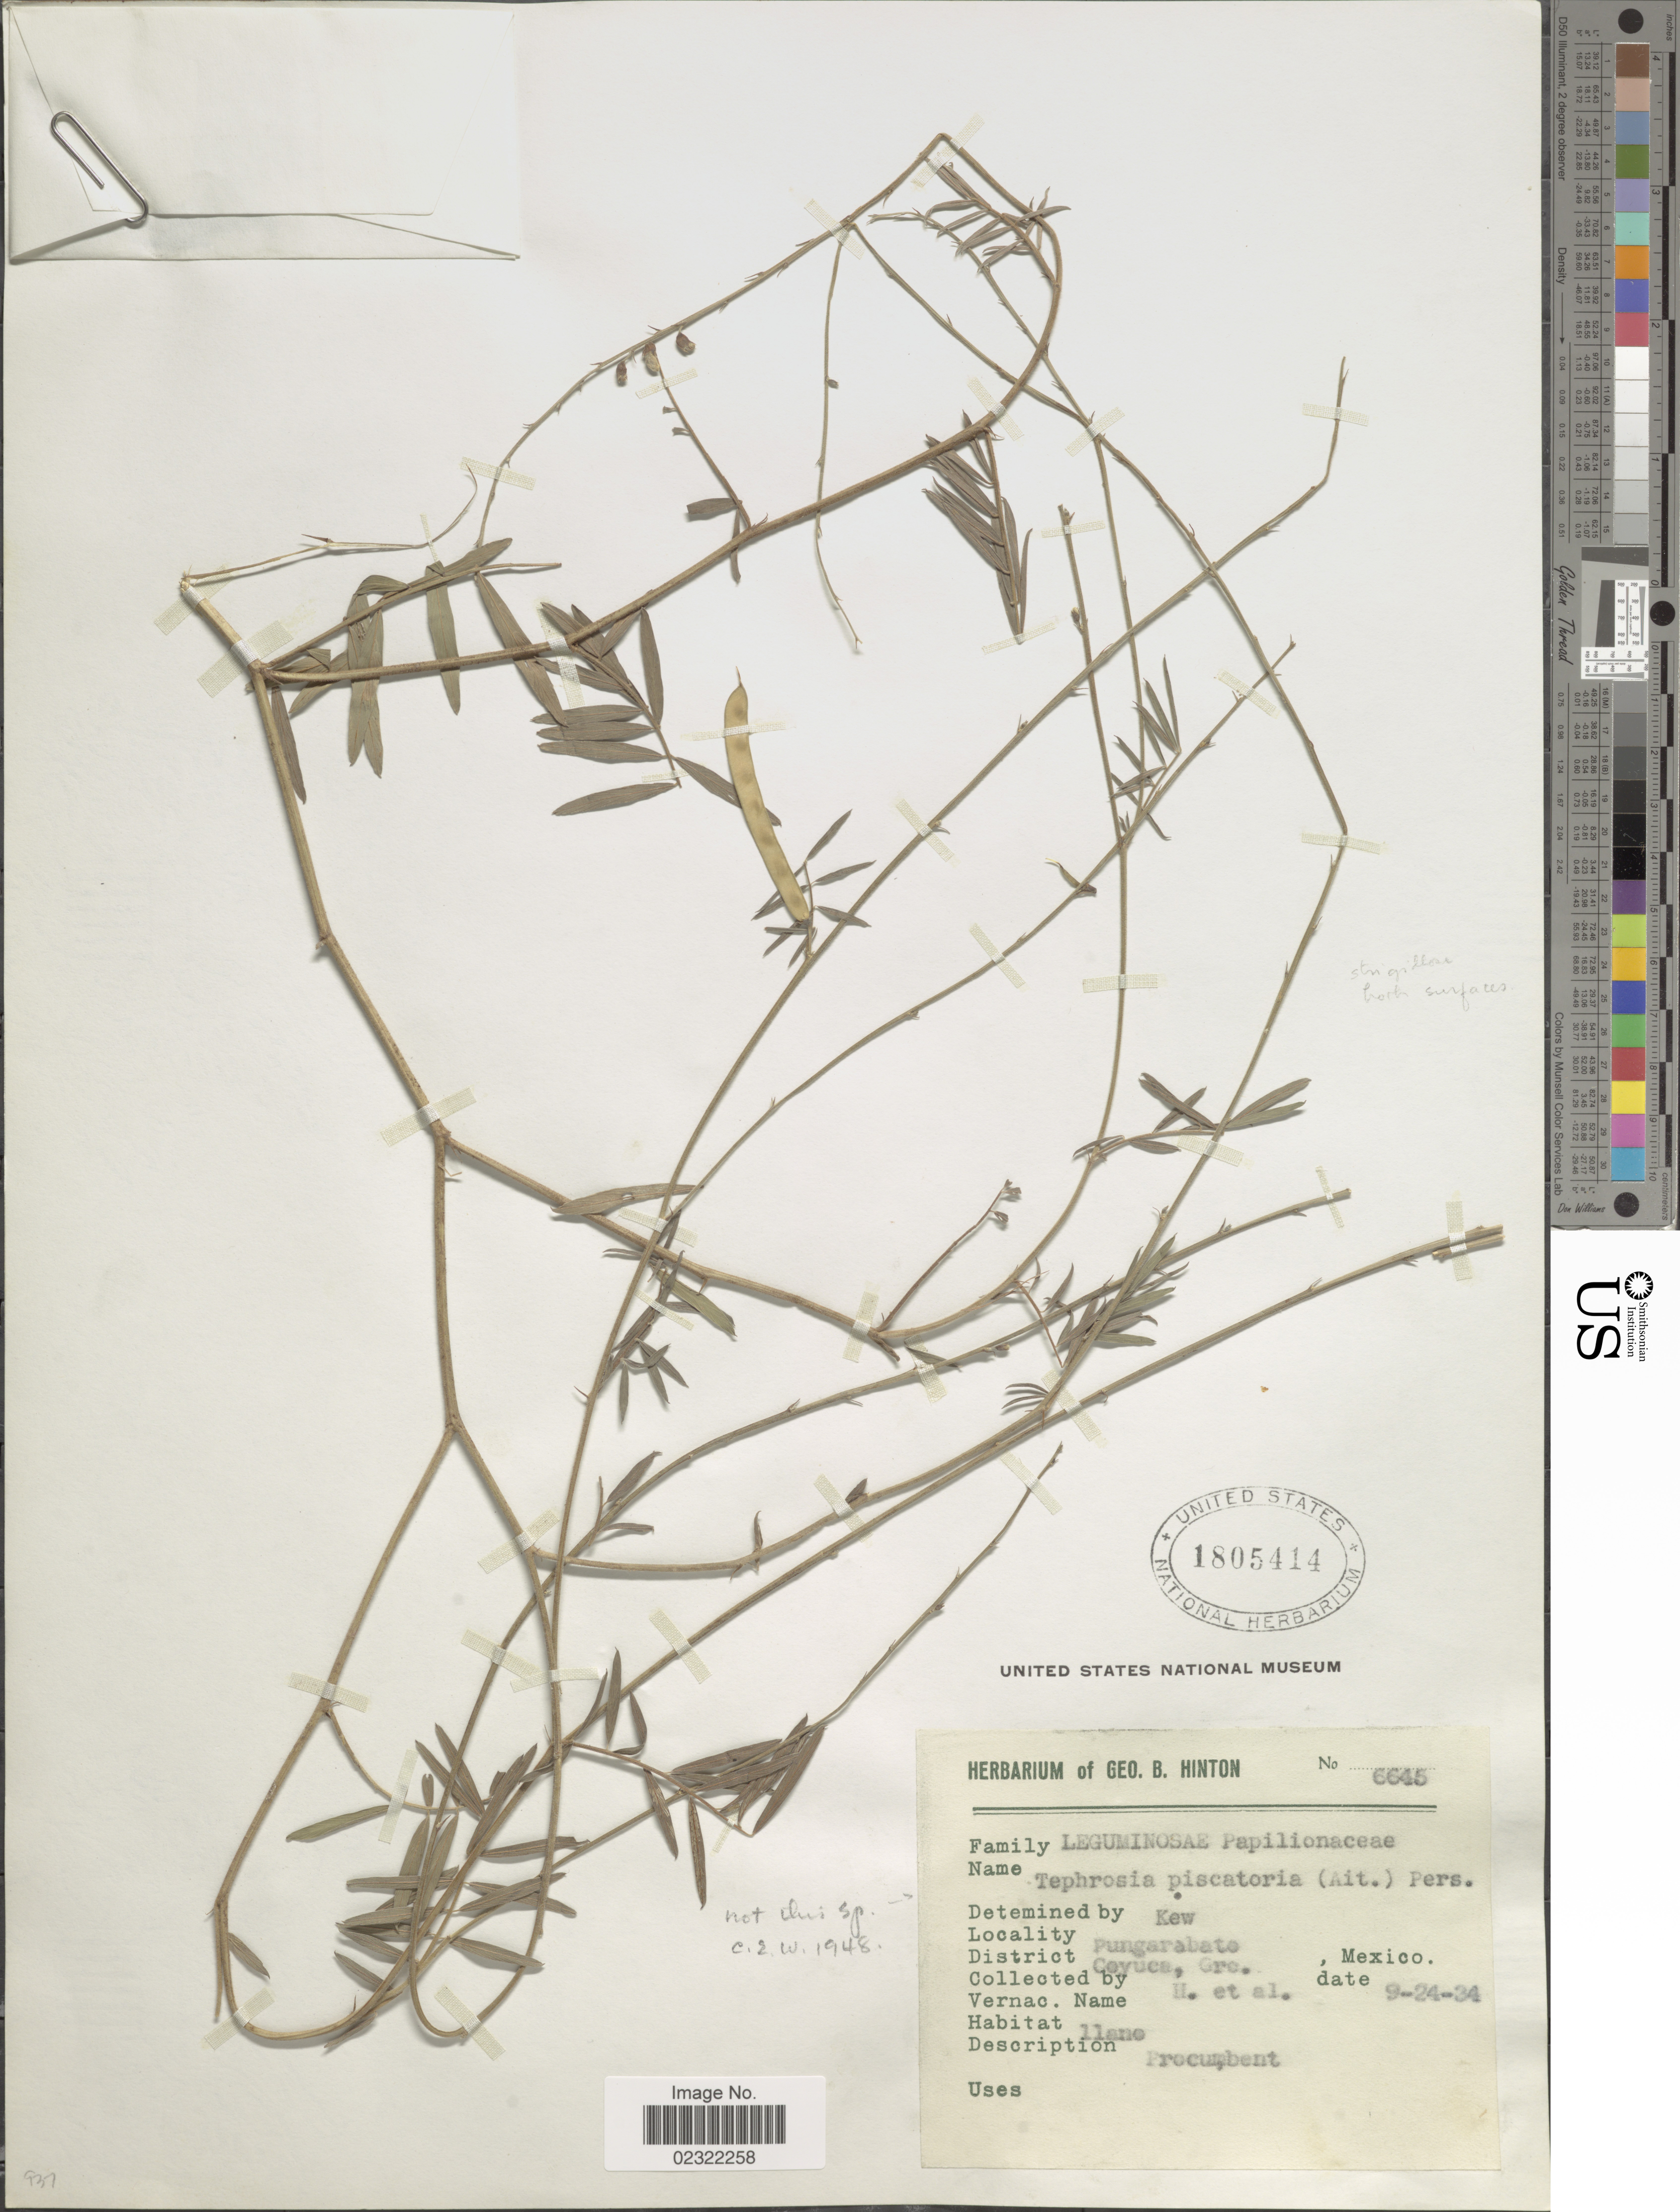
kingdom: Plantae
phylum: Tracheophyta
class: Magnoliopsida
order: Fabales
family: Fabaceae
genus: Tephrosia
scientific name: Tephrosia cinerea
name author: (L.) Pers.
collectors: G. B. Hinton & et al.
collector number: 6645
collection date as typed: Transcribed d/m/y: 24/9/34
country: Mexico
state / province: Guerrero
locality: Pungarabate, Mexico. Coyuco, Gro.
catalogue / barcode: US 1805414